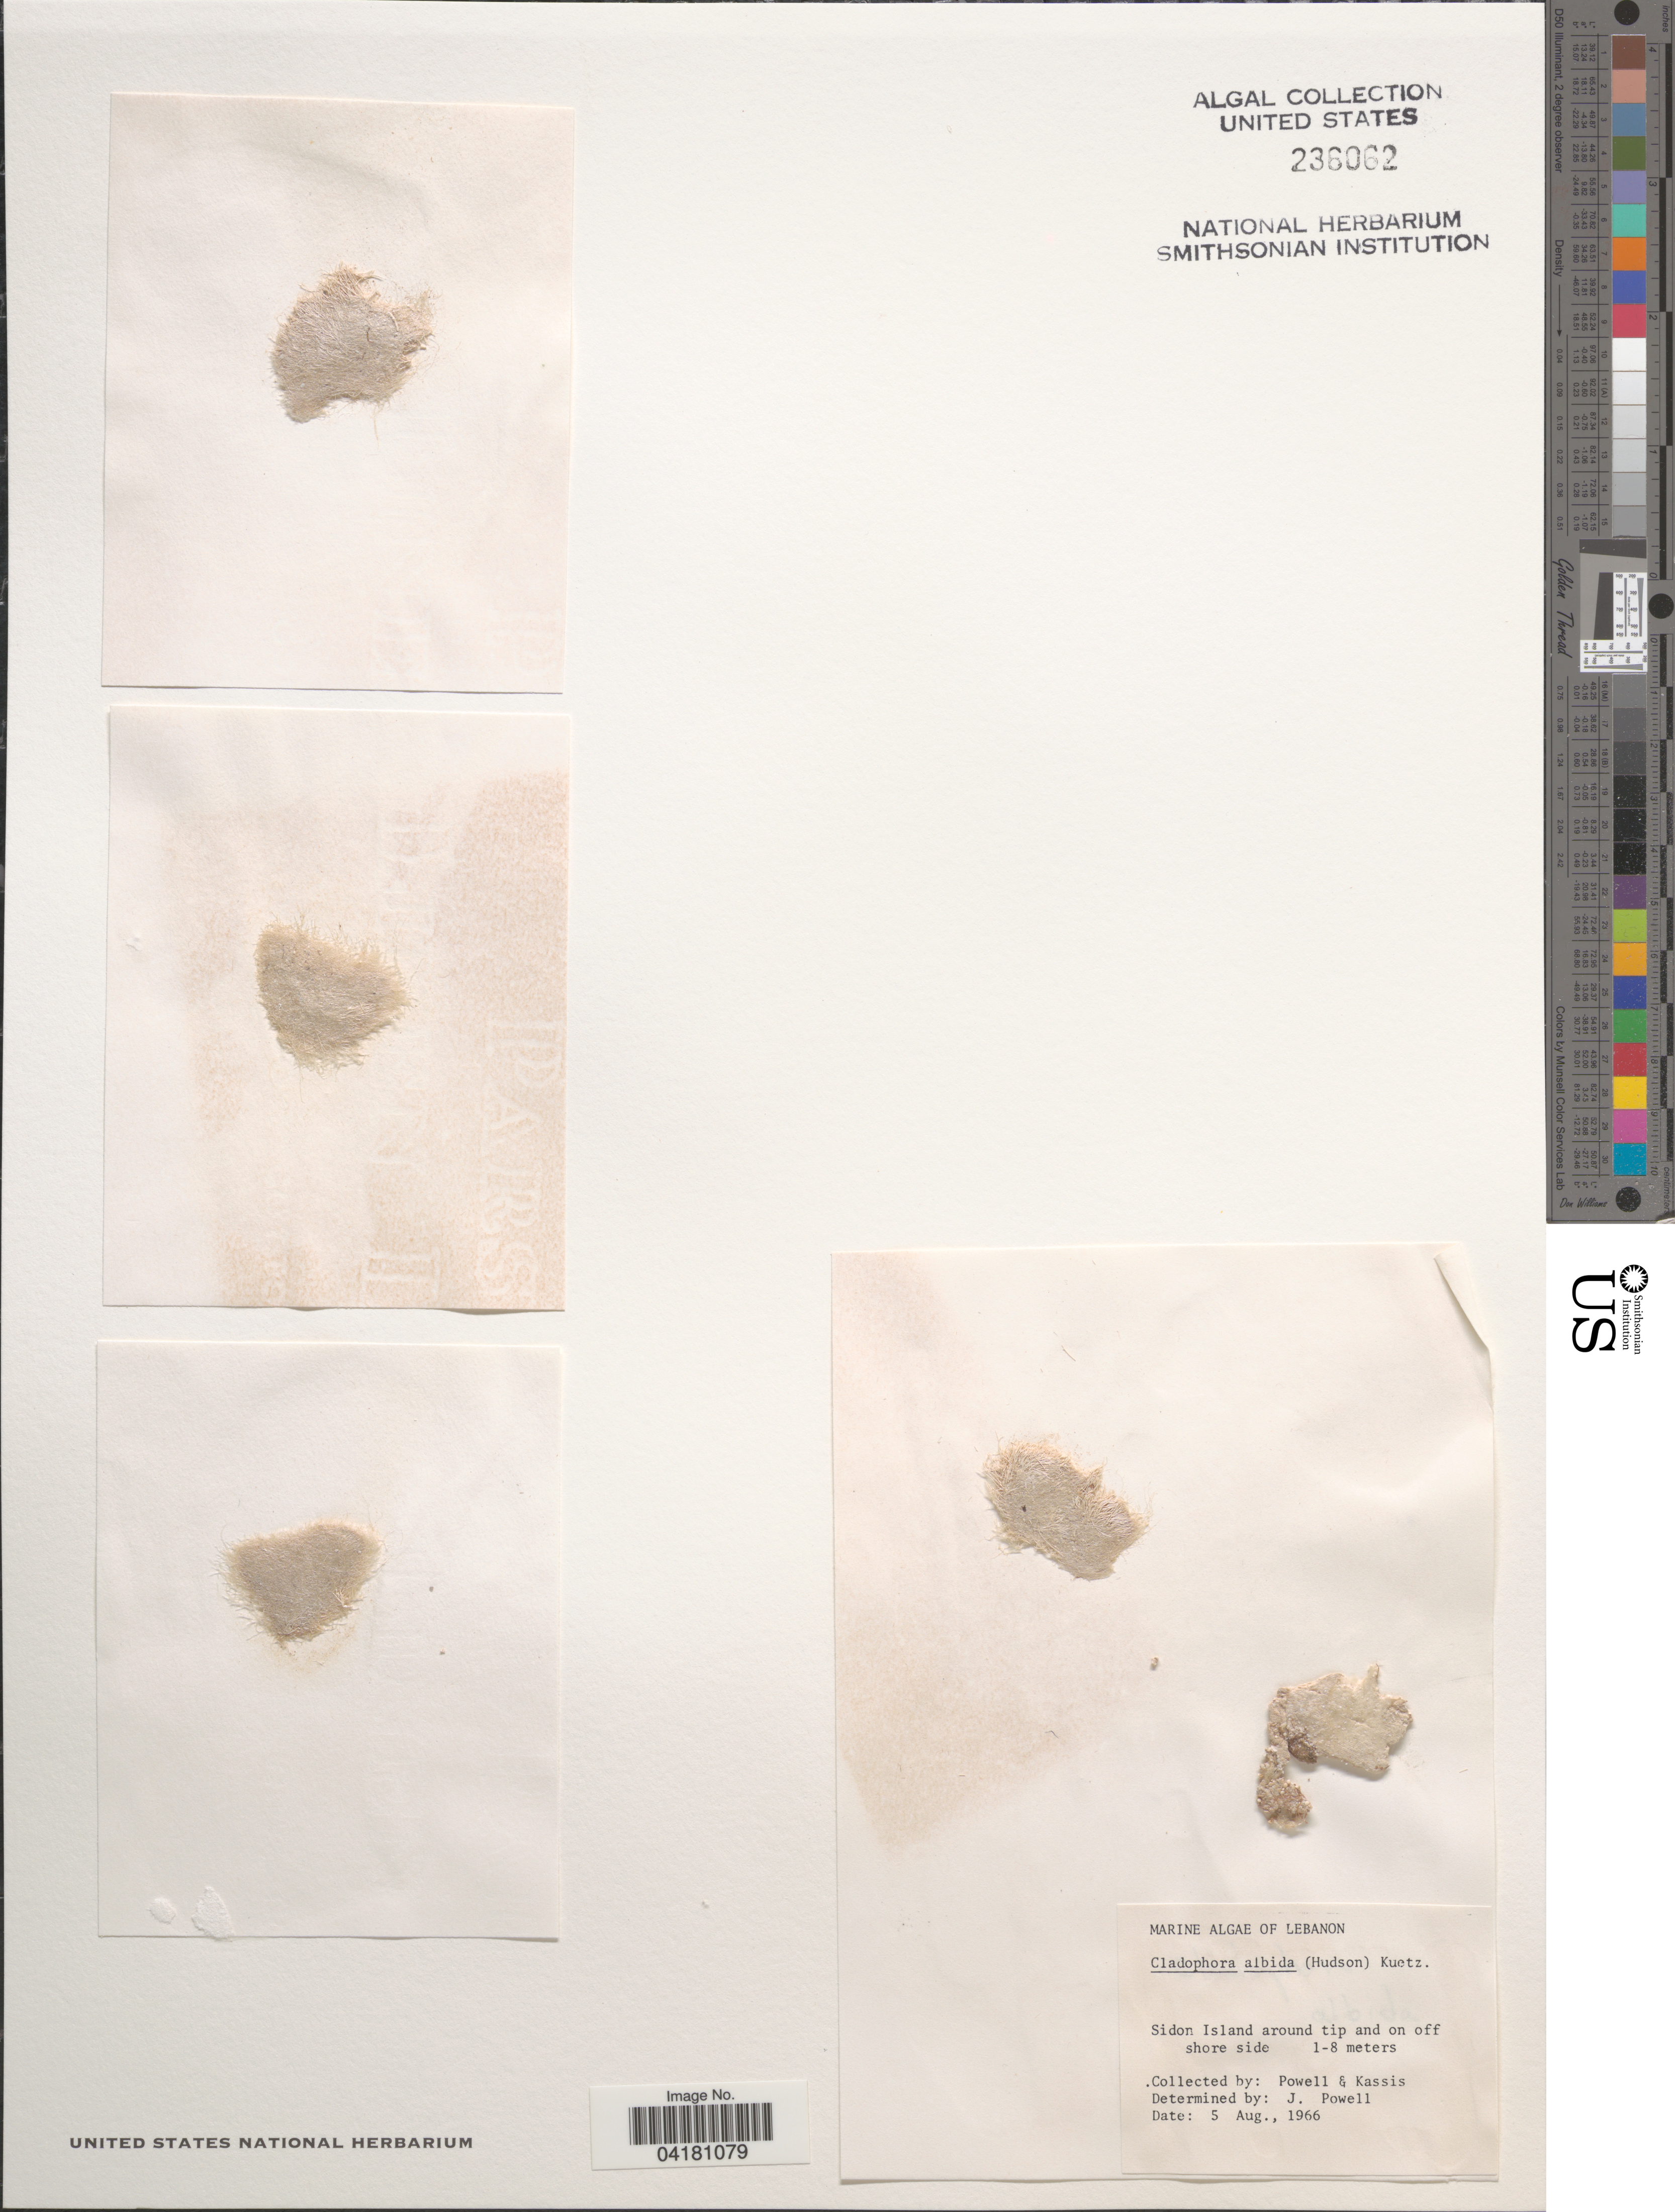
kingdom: Plantae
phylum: Chlorophyta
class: Ulvophyceae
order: Cladophorales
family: Cladophoraceae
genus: Cladophora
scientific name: Cladophora albida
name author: (Nees) Kütz.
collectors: -. Powell & Kassis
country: Lebanon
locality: Sidon Island around tip and on off shore side.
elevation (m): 1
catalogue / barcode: US 236062